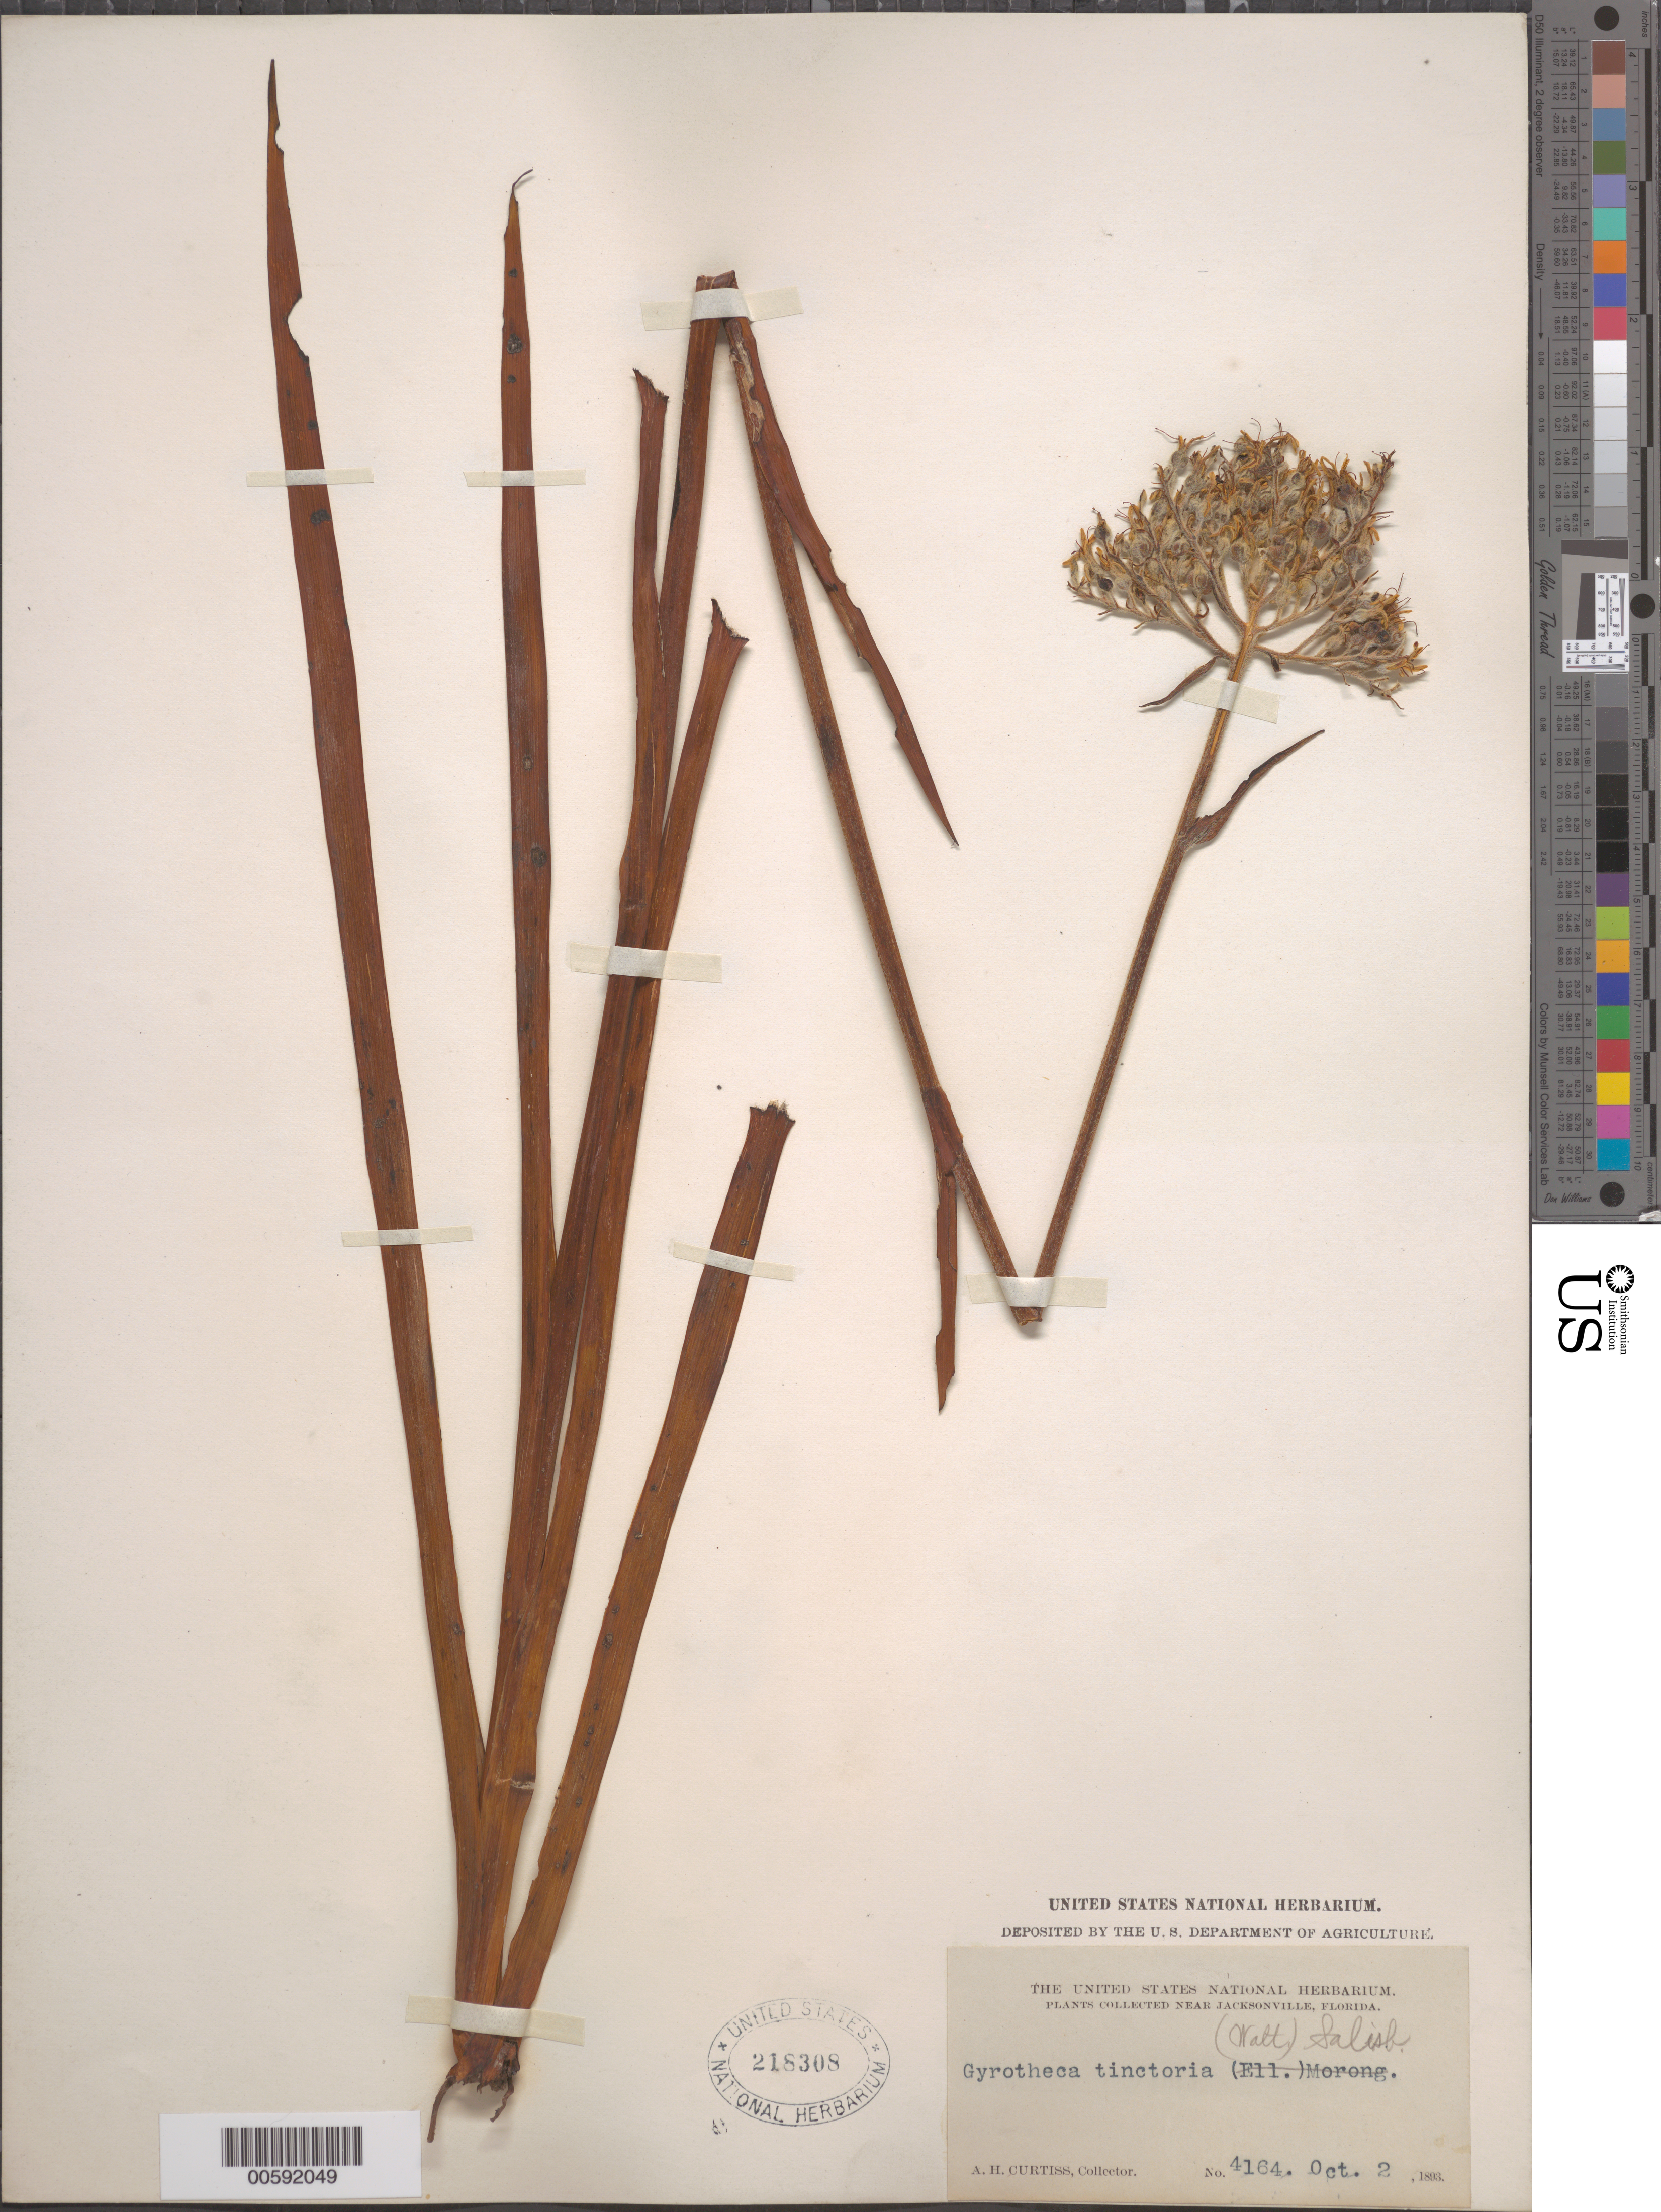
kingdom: Plantae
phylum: Tracheophyta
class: Liliopsida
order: Commelinales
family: Haemodoraceae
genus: Lachnanthes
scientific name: Lachnanthes tinctoria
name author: (Walter ex J.F. Gmel.) Elliott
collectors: A. H. Curtiss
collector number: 4164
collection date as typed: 02 Oct 1893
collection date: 1893-10-02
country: United States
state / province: Florida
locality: Near Jacksonville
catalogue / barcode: US 218308